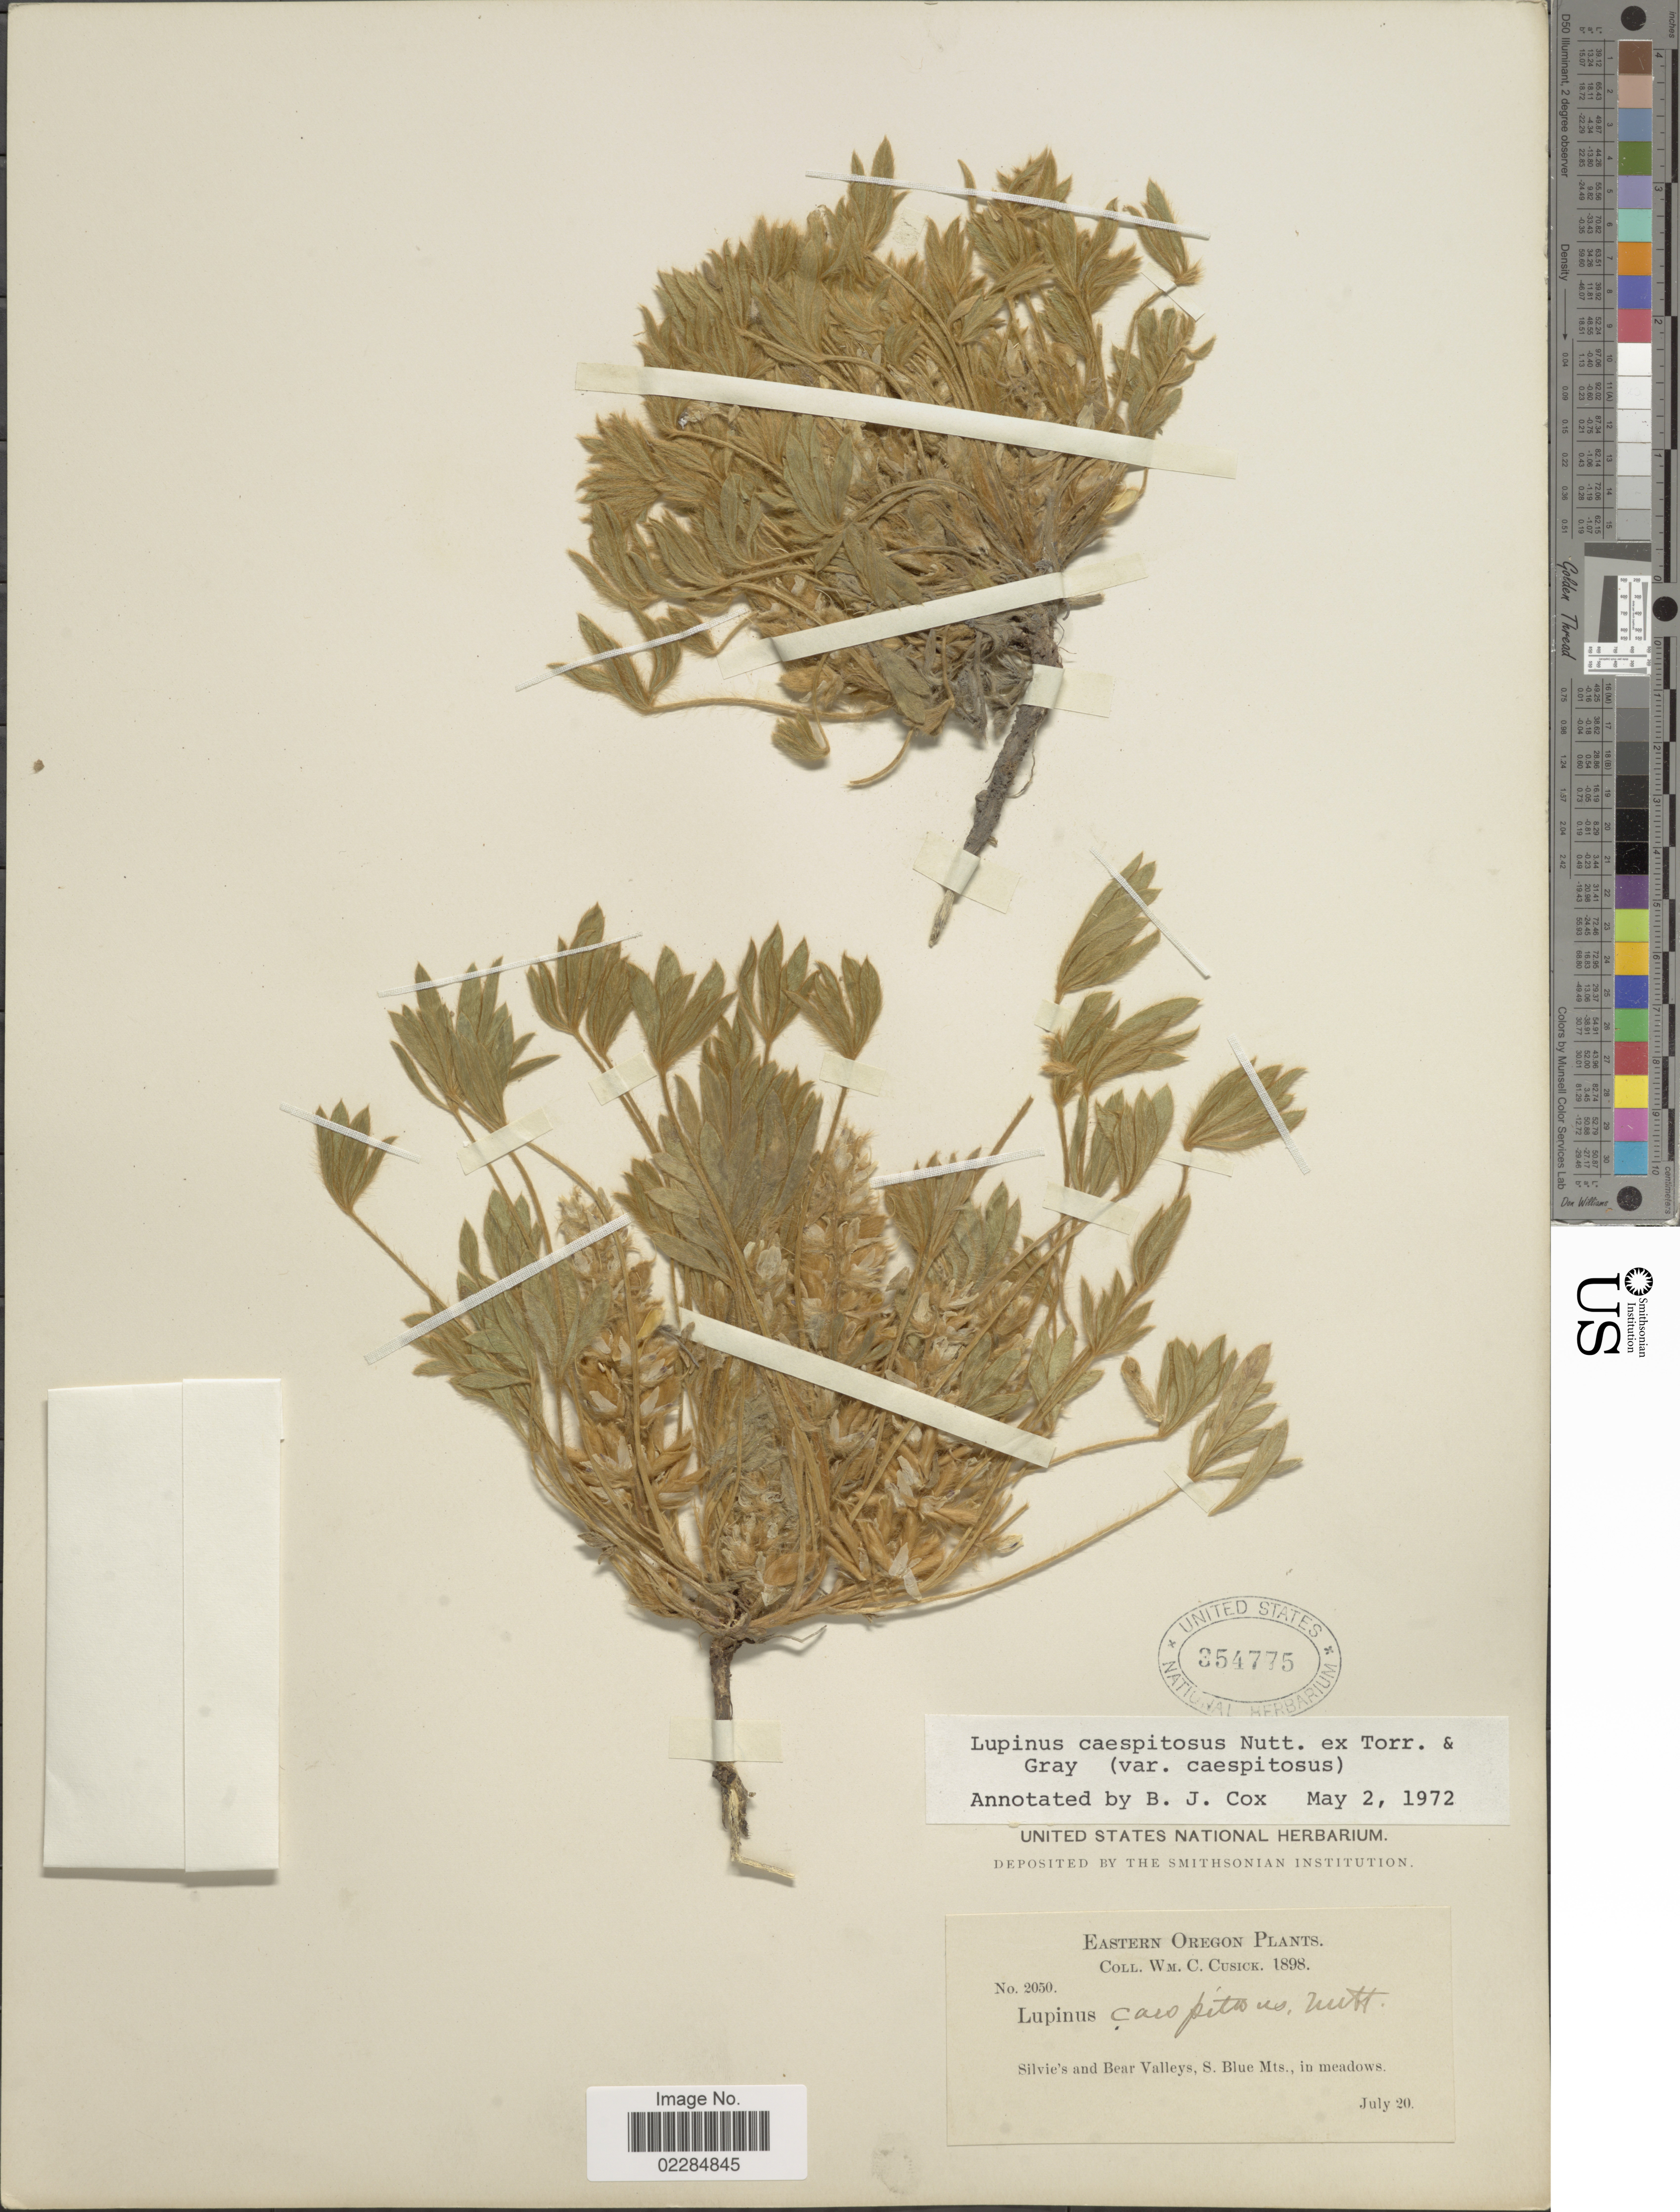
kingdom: Plantae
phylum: Tracheophyta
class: Magnoliopsida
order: Fabales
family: Fabaceae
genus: Lupinus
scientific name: Lupinus caespitosus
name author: Nutt.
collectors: W. C. Cusick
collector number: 2050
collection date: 1898-07-20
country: United States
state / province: Oregon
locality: Eastern Oregon. Silvie's and Bear Valleys, S. Blue Mts., in meadows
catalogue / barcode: US 354775